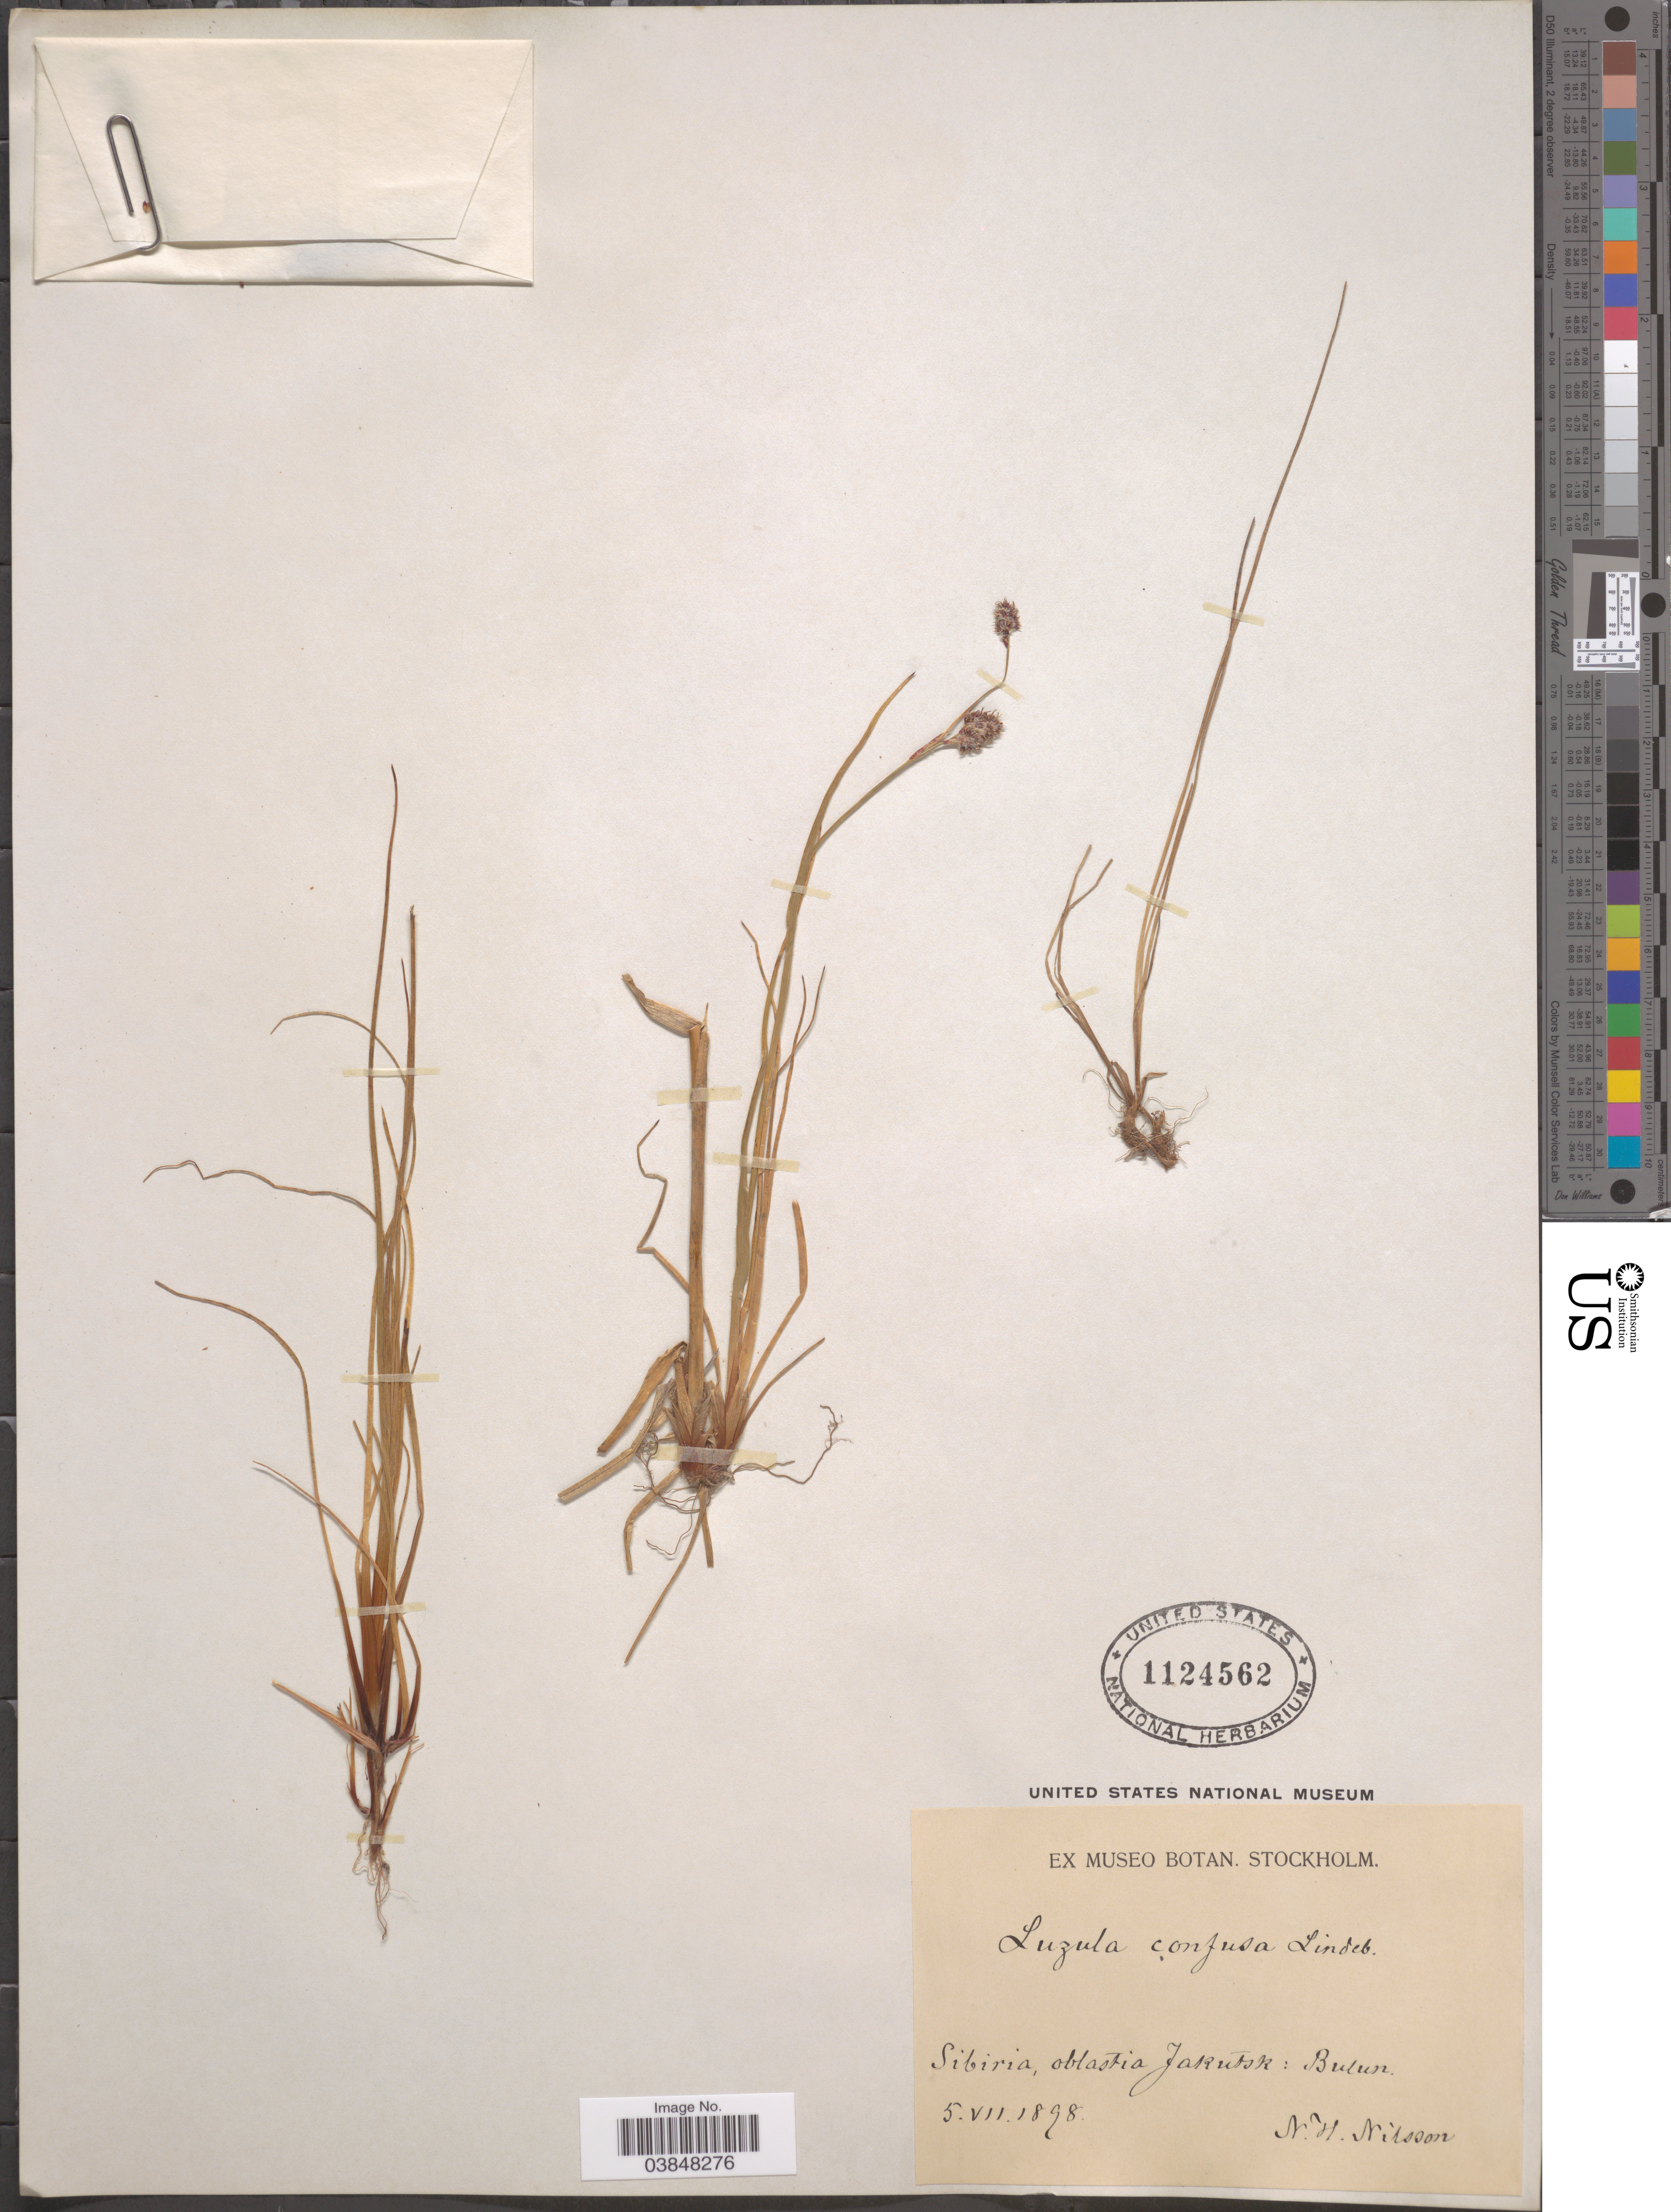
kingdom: Plantae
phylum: Tracheophyta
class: Liliopsida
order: Poales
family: Juncaceae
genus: Luzula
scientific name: Luzula confusa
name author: Lindeb.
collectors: N. H. Nilsson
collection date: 1898-07-05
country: Russian Federation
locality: Sibiria, obtastia Jakutsk: Bulun.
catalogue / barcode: US 1124562